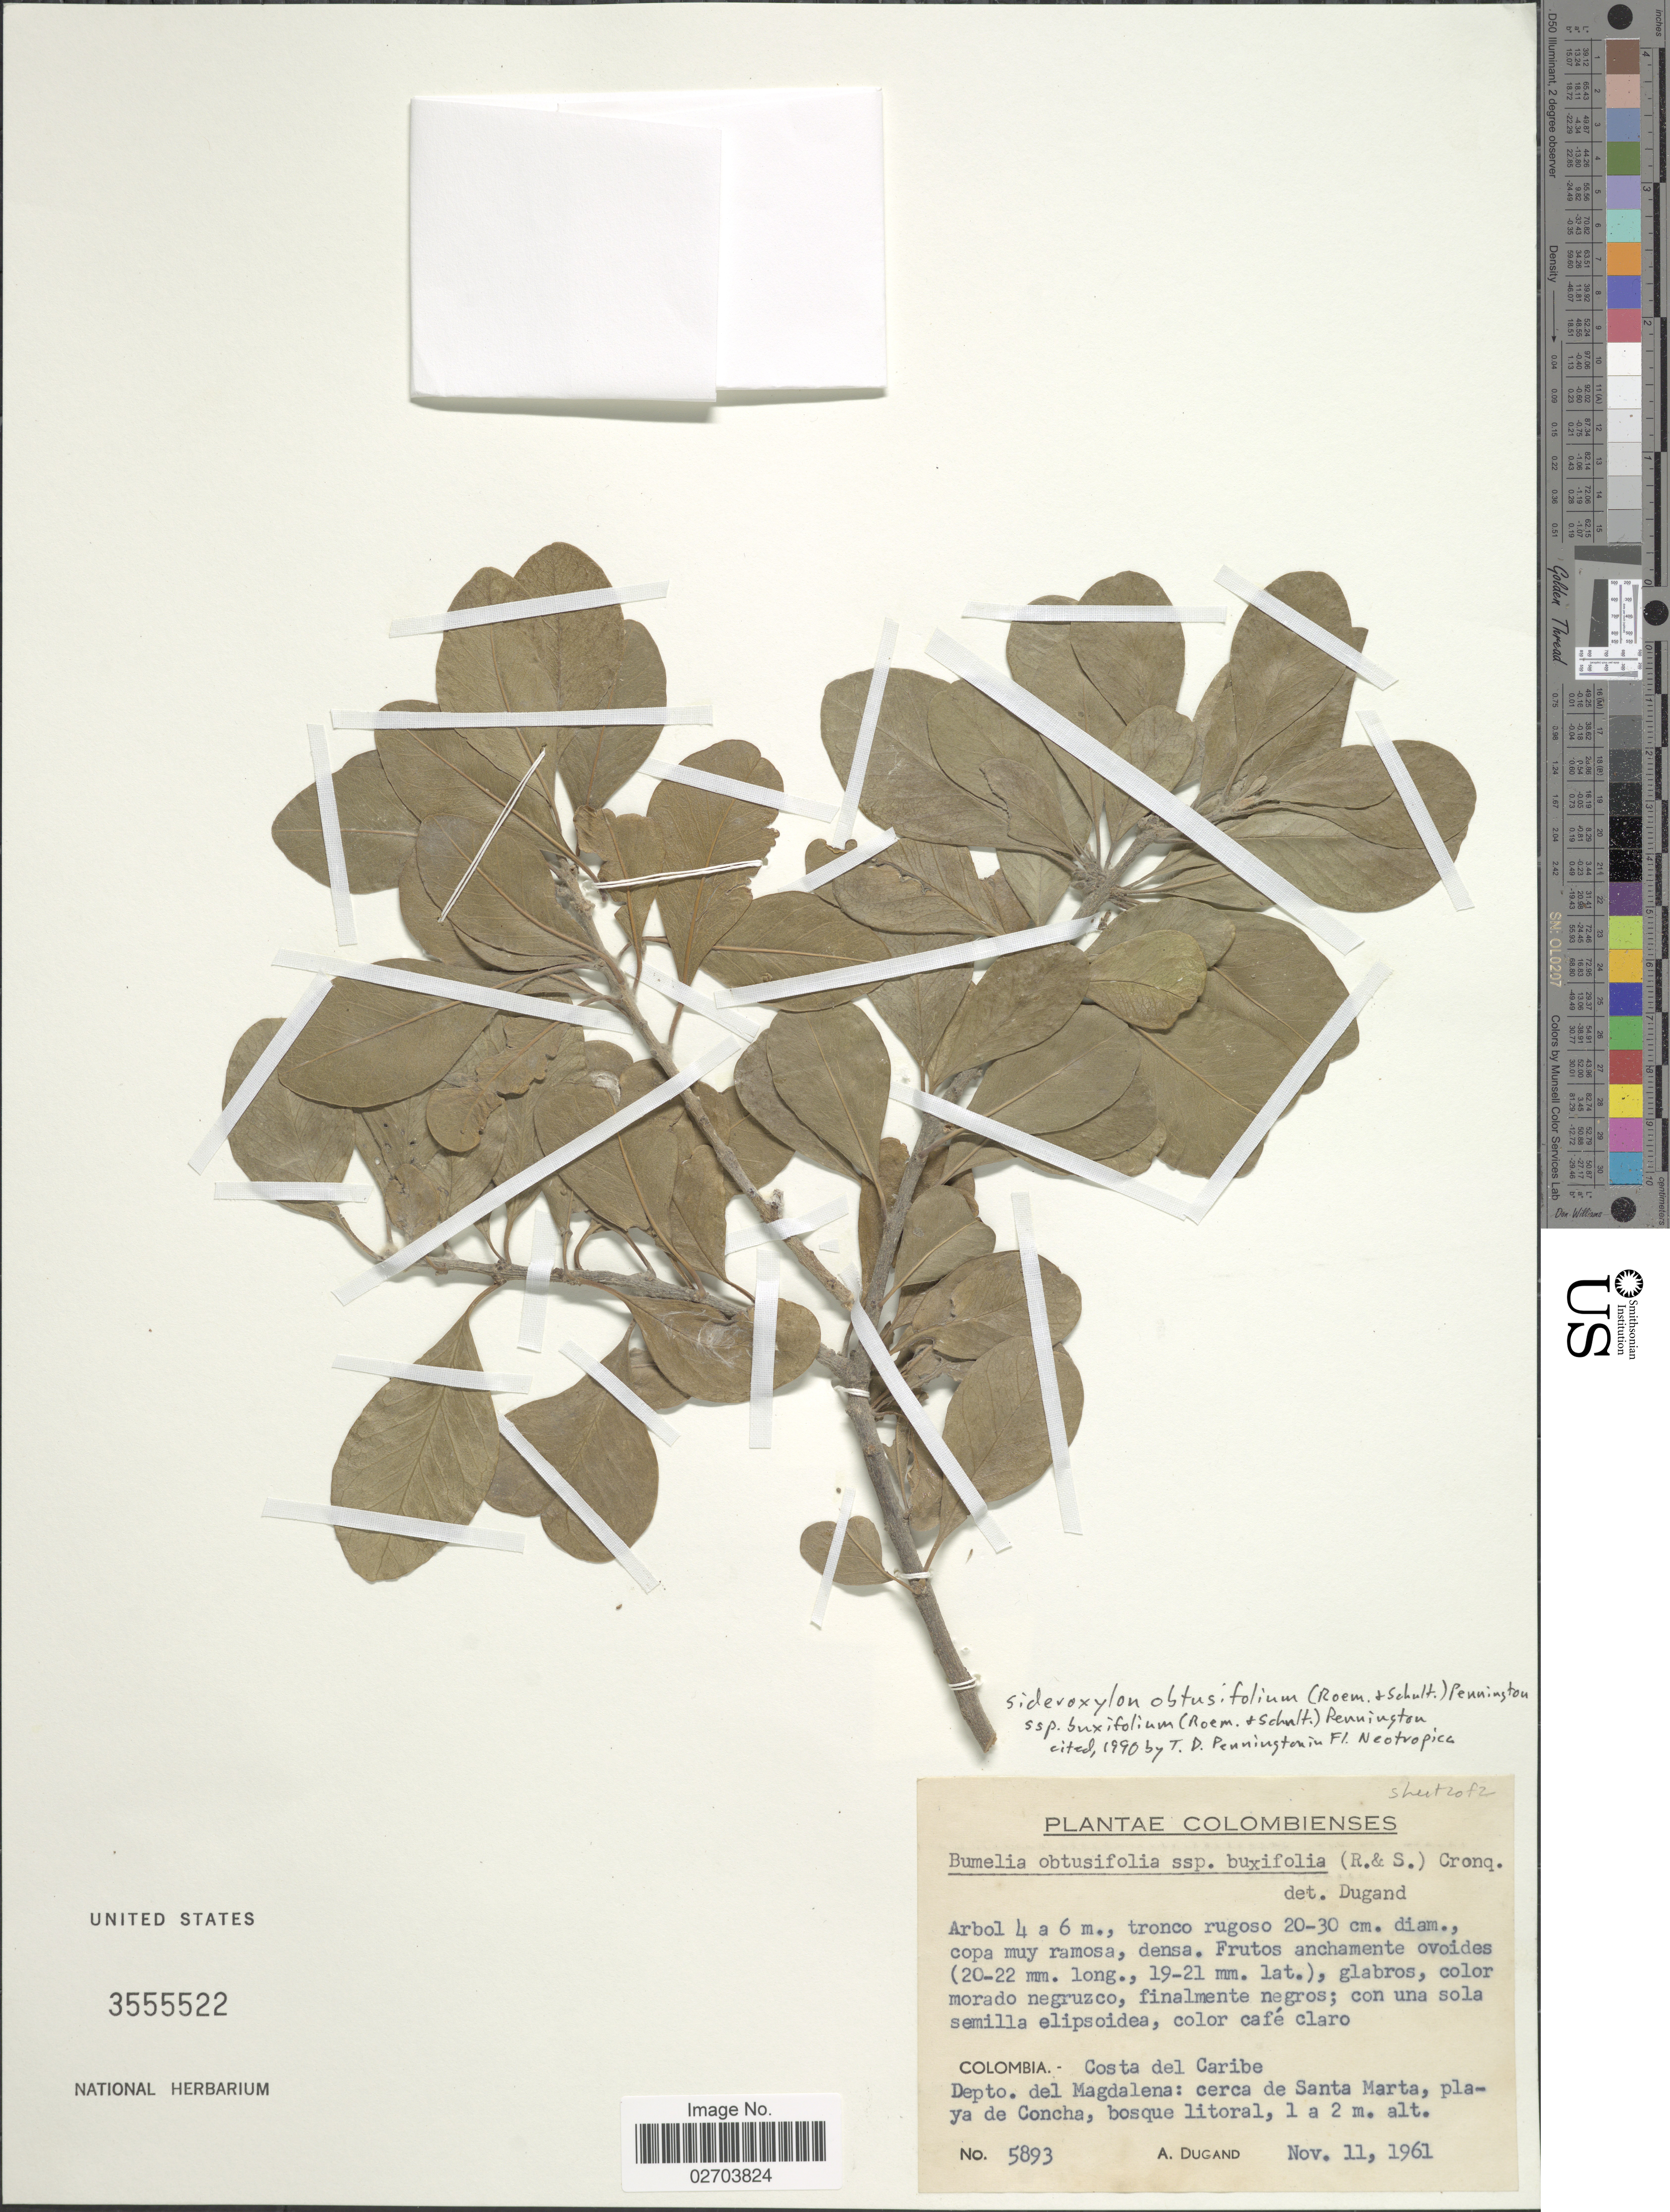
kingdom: Plantae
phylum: Tracheophyta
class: Magnoliopsida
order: Ericales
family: Sapotaceae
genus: Sideroxylon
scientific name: Sideroxylon obtusifolium subsp. buxifolium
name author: (Roem. & Schult.) T.D. Penn.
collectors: A. Dugand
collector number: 5893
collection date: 1961-11-11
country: Colombia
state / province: Magdalena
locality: Costa del Caribe. Depto. del Magdalena: cerca de Santa Marta, playa de Concha, bosque litoral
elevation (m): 1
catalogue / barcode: US 3555522